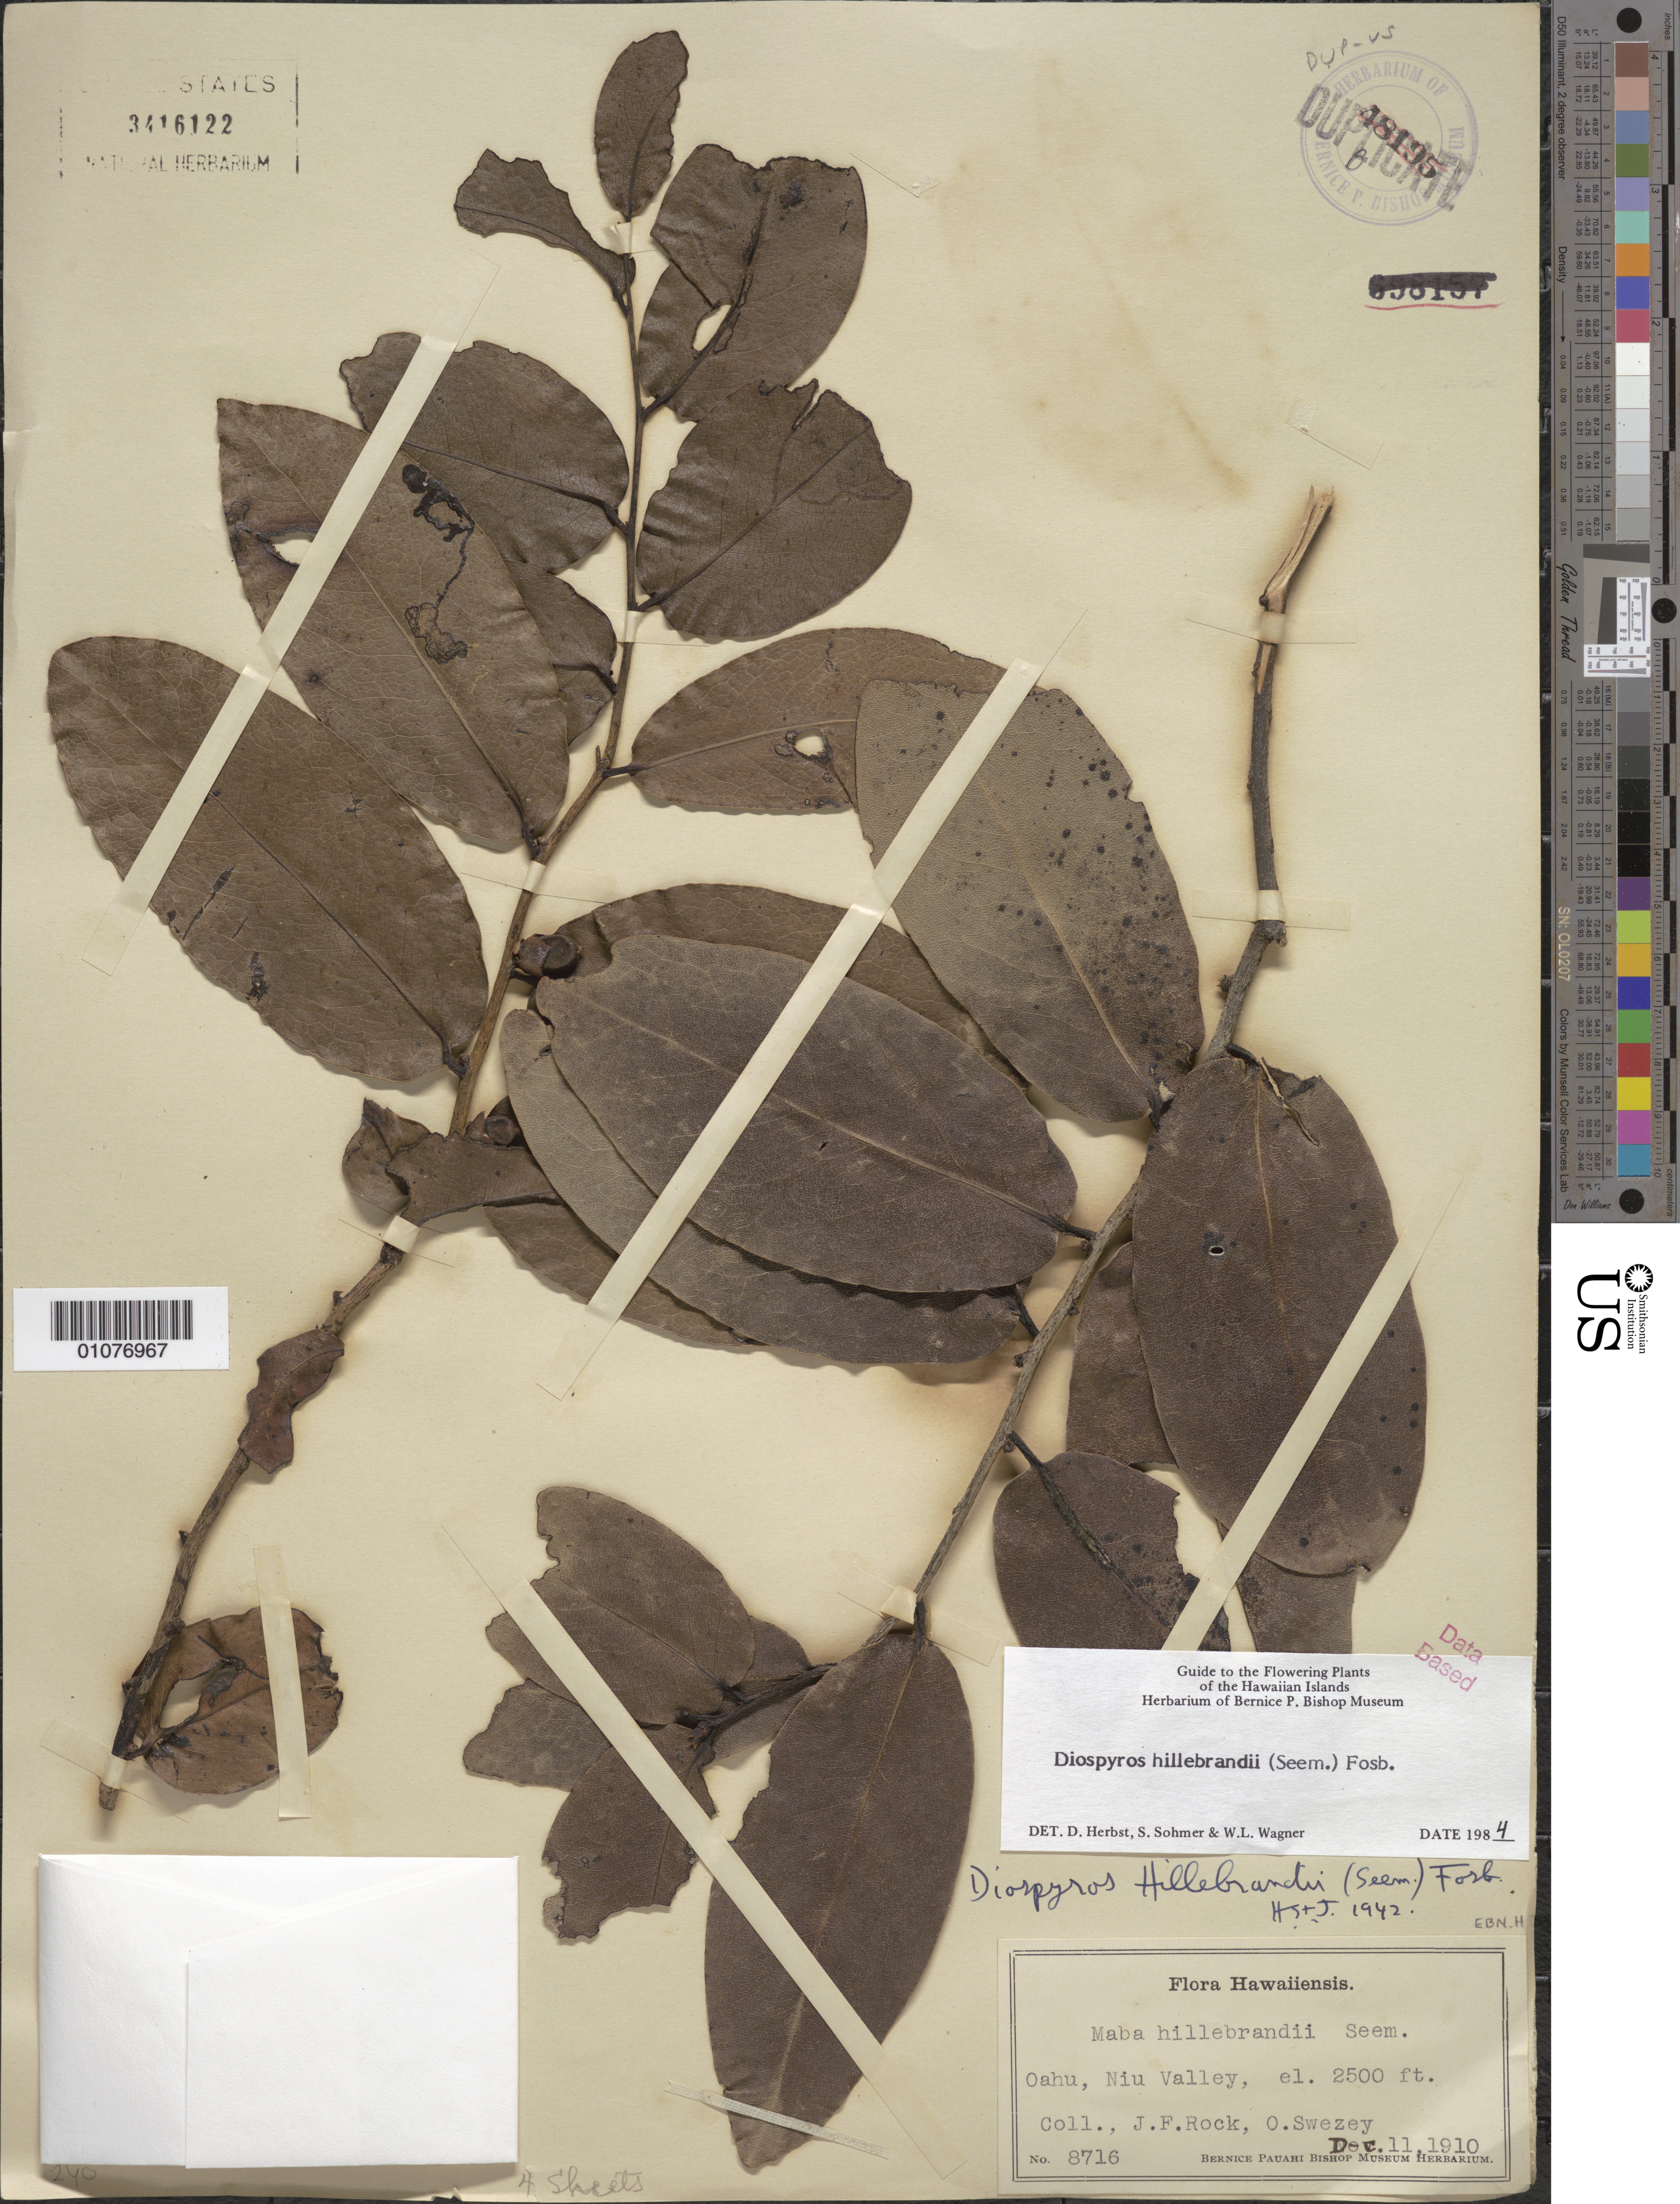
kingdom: Plantae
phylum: Tracheophyta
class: Magnoliopsida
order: Ericales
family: Ebenaceae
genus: Diospyros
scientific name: Diospyros hillebrandii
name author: (Seem.) Fosberg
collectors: J. F. Rock & O. H. Swezey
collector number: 8716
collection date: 1910-12-11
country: United States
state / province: Hawaii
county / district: Honolulu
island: Oahu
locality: Niu Valley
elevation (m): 762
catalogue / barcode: US 3416122